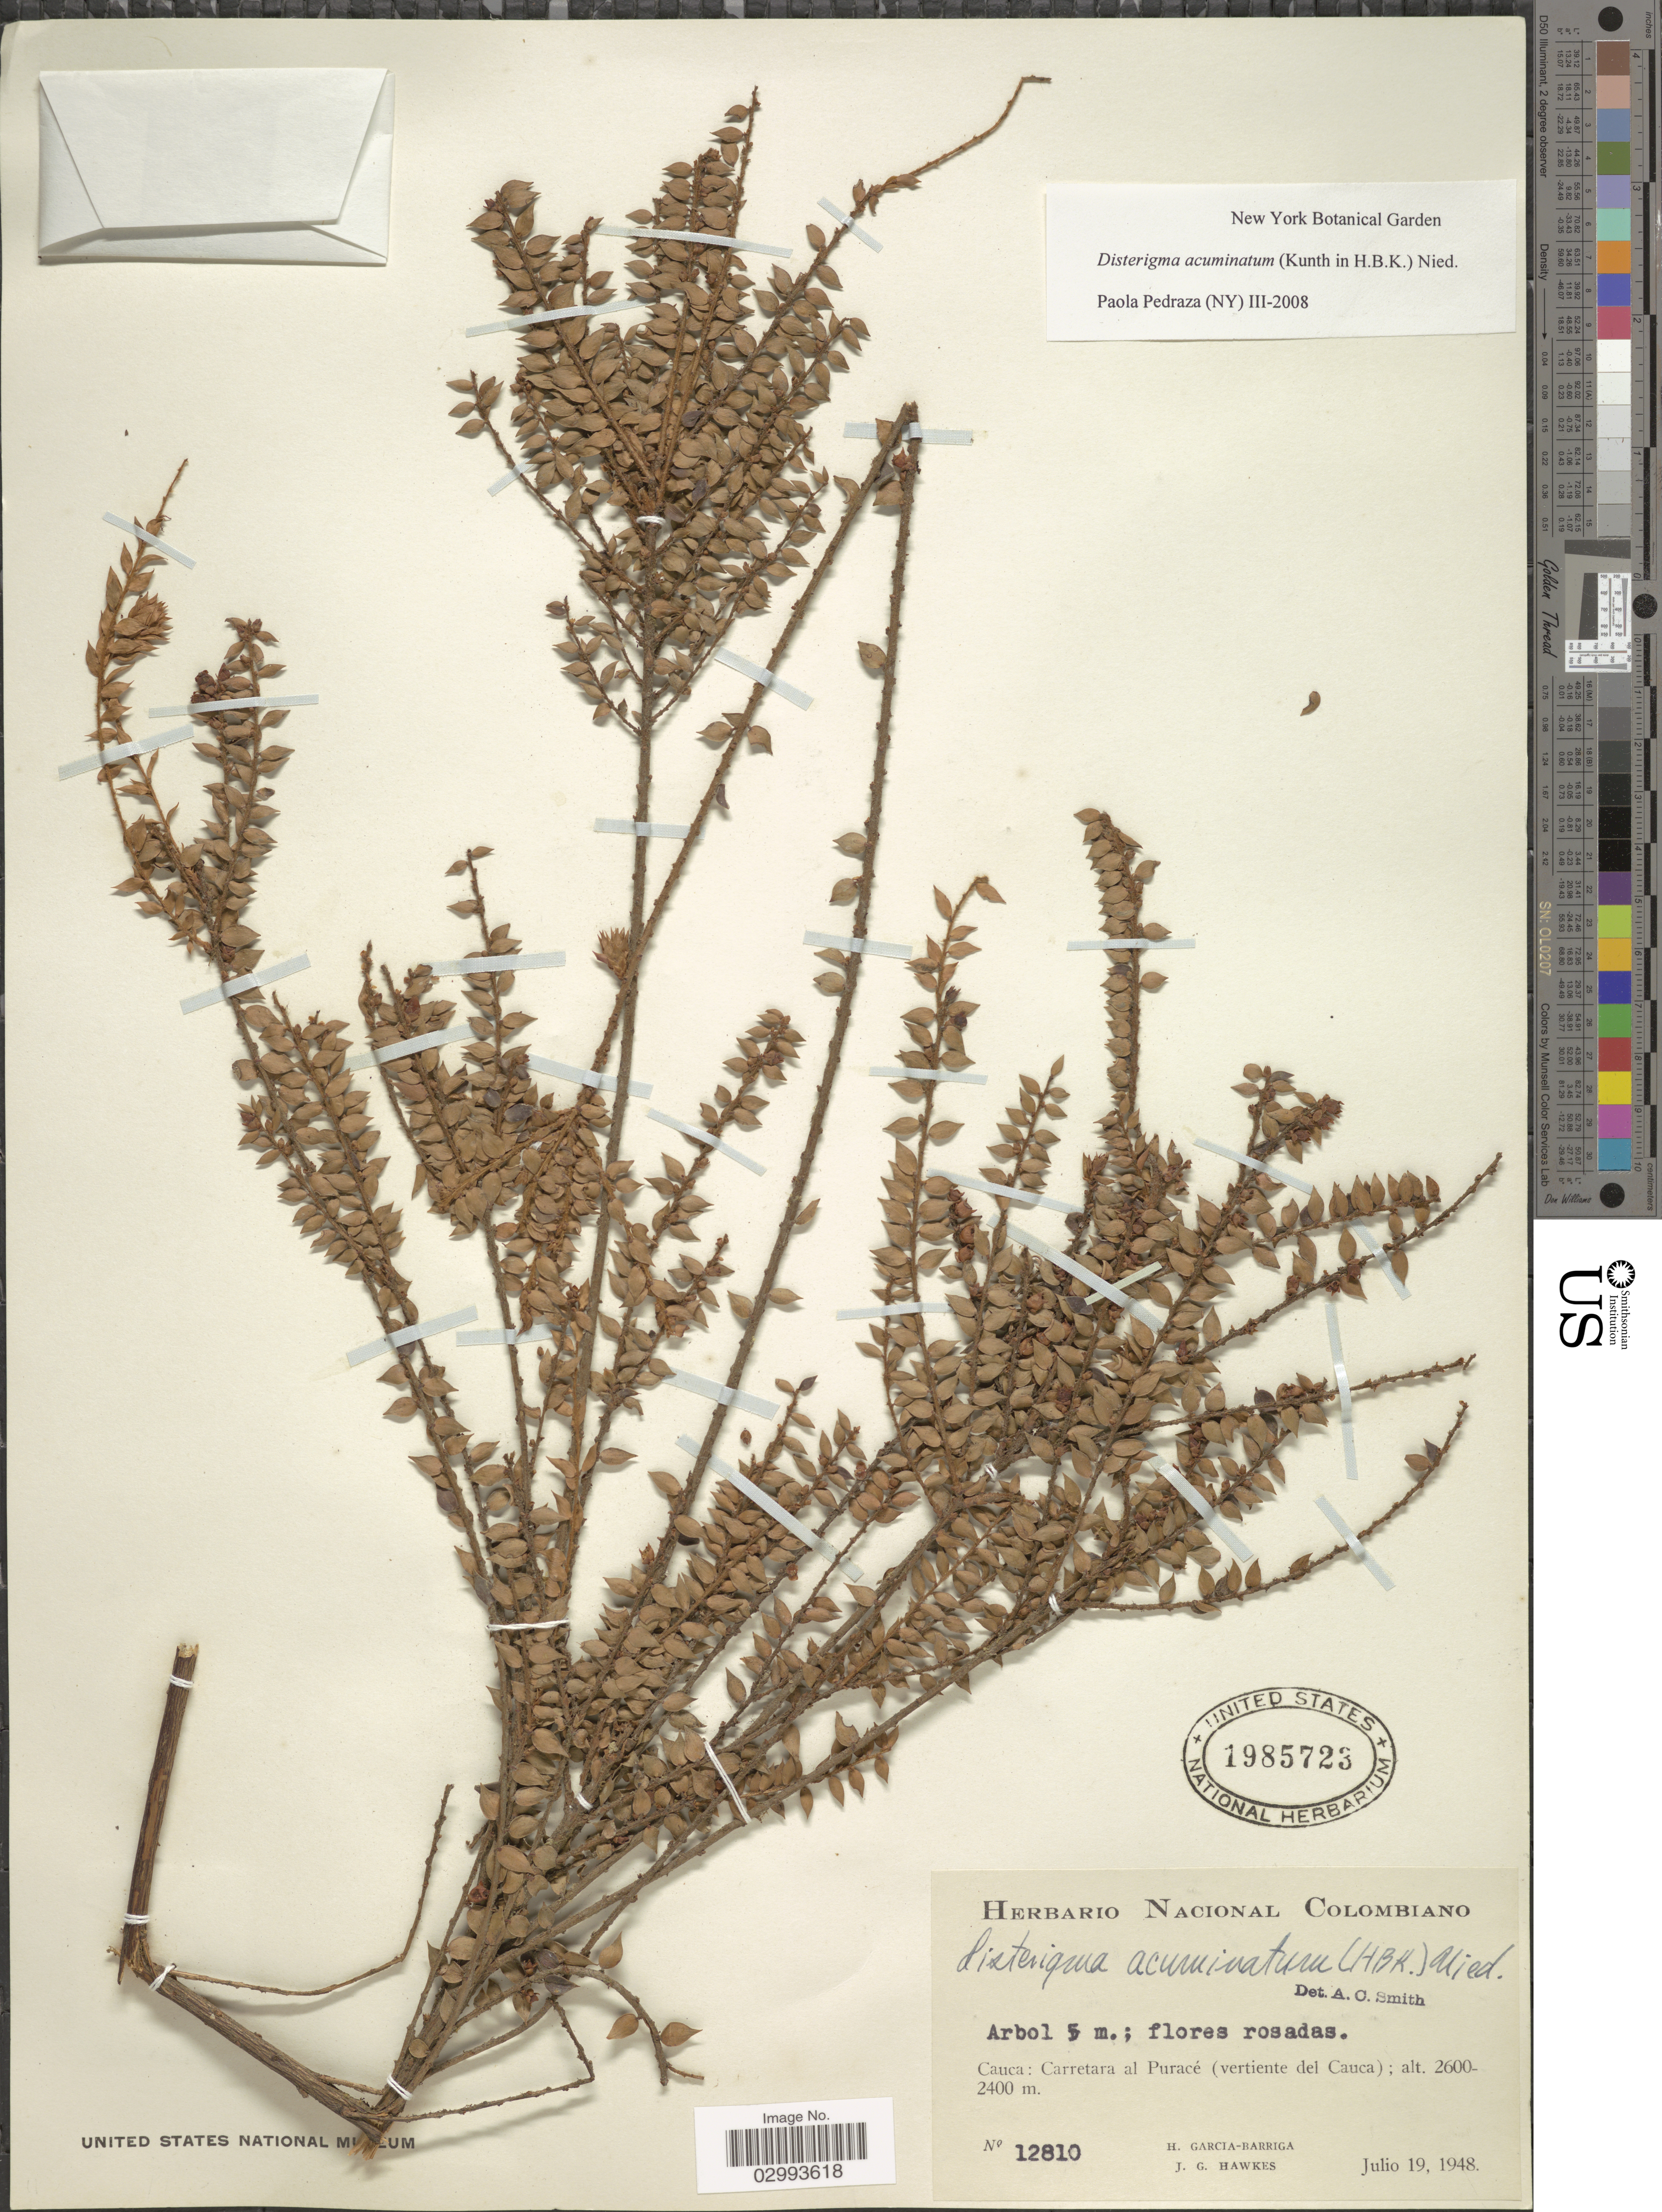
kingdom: Plantae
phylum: Tracheophyta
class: Magnoliopsida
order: Ericales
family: Ericaceae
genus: Disterigma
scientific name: Disterigma acuminatum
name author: (Kunth) Nied.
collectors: H. García Barriga & J. Hawkes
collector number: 12810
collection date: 1948-07-19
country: Colombia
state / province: Cauca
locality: Carretera al Puracé (vertiente del Cauca).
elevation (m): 2400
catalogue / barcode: US 1985723